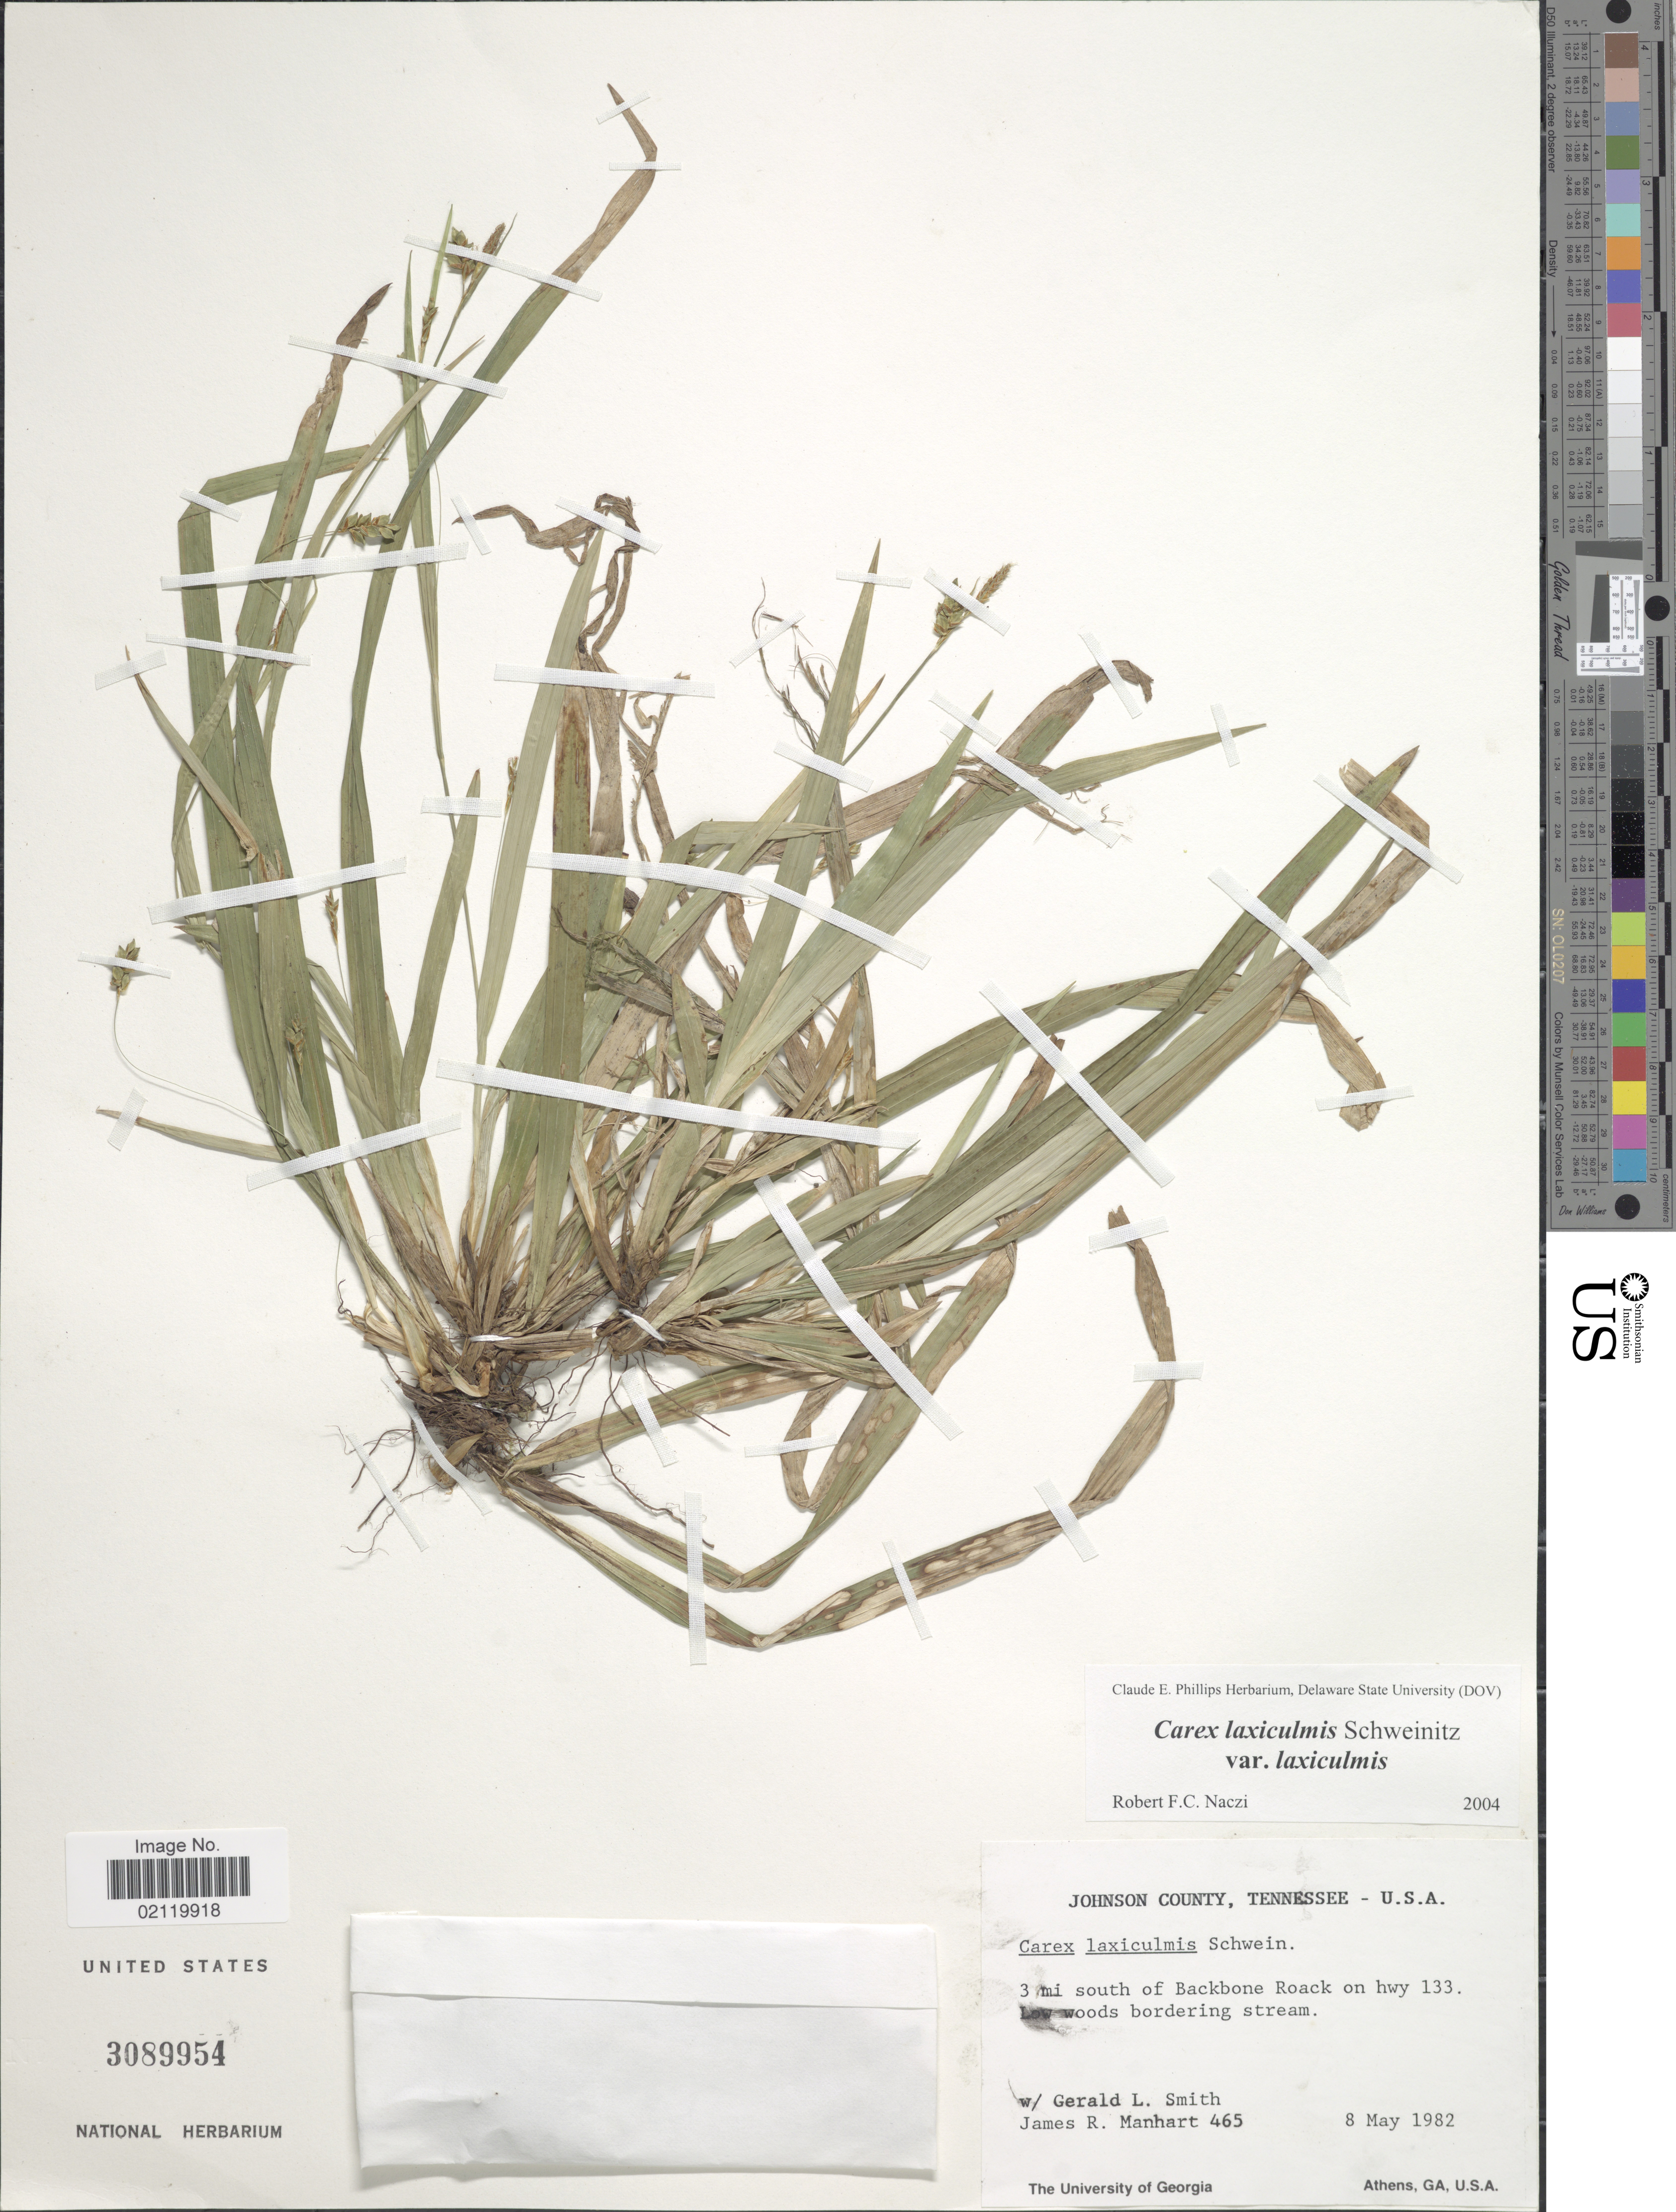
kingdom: Plantae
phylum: Tracheophyta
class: Liliopsida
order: Poales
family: Cyperaceae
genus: Carex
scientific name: Carex laxiculmis var. laxiculmis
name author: Schwein.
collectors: J. Manhart & G. L. Smith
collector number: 465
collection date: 1982-05-08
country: United States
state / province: Tennessee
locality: Johnson County, U.S.A. 3 mi south of Backbone Roack on hwy 133.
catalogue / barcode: US 3089954